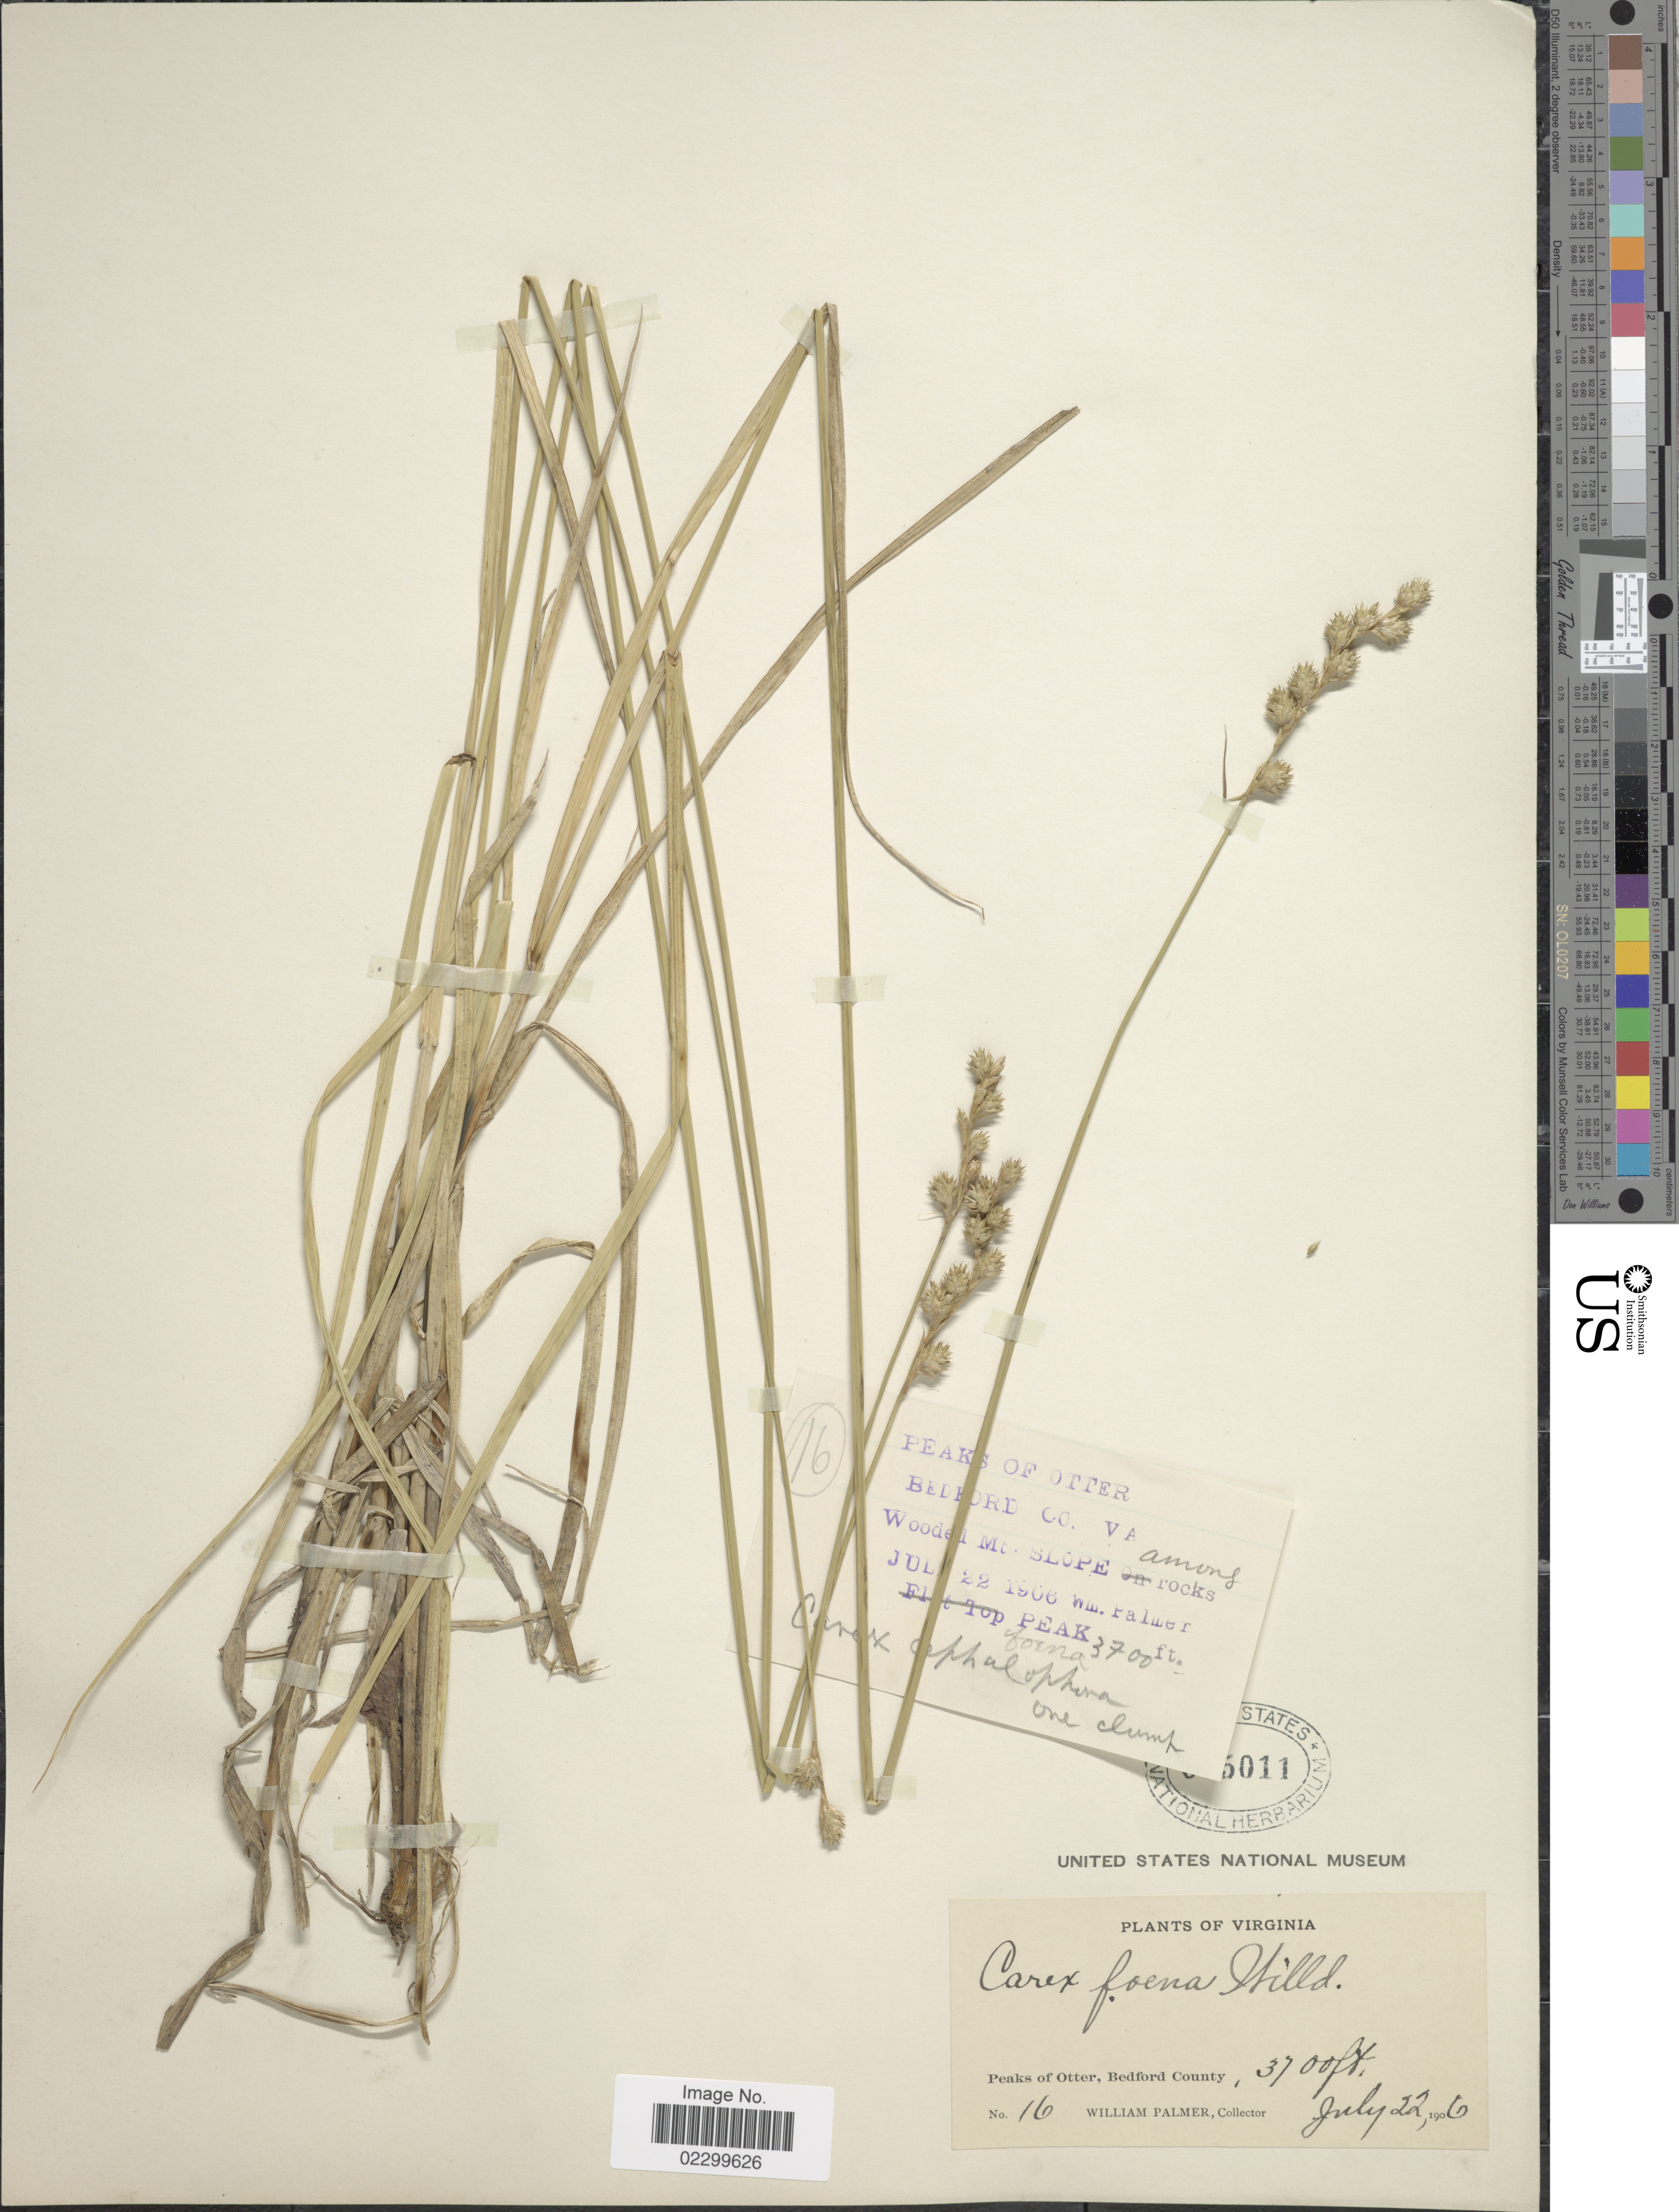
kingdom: Plantae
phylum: Tracheophyta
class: Liliopsida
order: Poales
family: Cyperaceae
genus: Carex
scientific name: Carex argyrantha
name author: Tuck. ex Boott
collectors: W. Palmer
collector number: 16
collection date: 1906-07-22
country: United States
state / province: Virginia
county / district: Bedford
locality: Peaks of Otter, Bedford County, wooded Mt. slope among rocks..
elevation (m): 1128